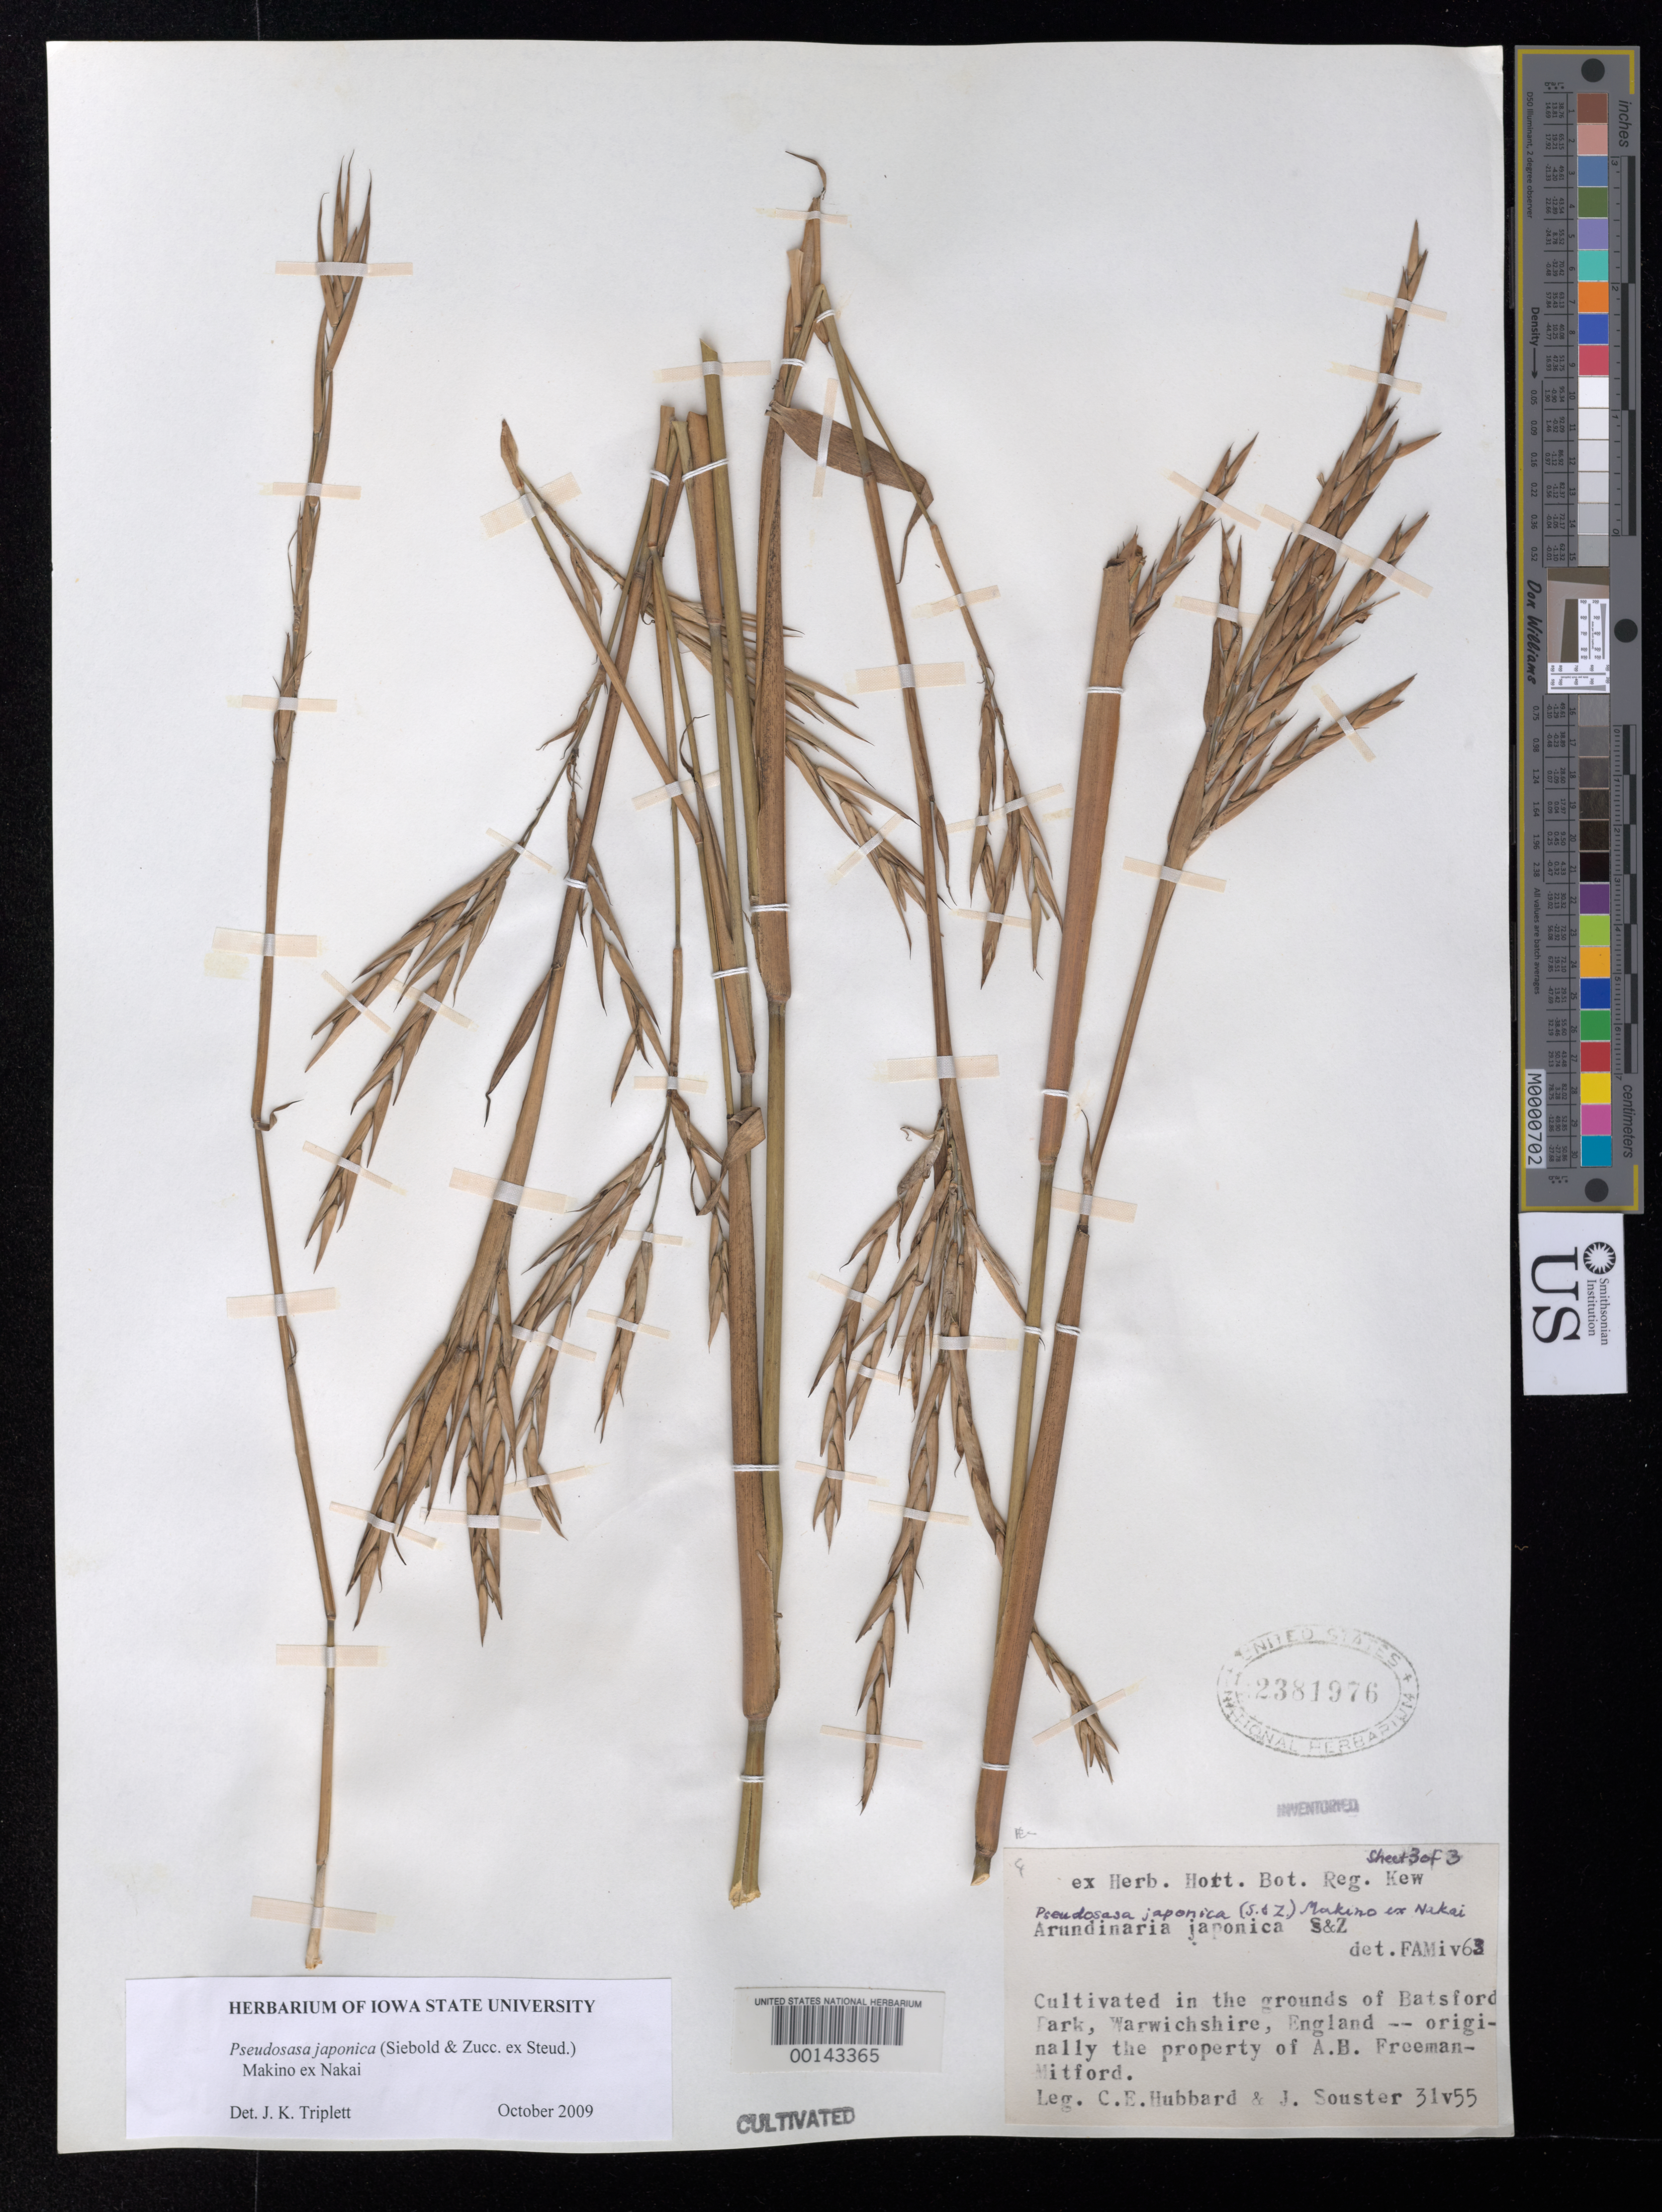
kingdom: Plantae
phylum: Tracheophyta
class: Liliopsida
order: Poales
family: Poaceae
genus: Pseudosasa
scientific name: Pseudosasa japonica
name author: (Siebold & Zucc. ex Steud.) Makino ex Nakai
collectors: C. E. Hubbard & J. Souster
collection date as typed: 31 May 1955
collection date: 1955-05-31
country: United Kingdom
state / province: England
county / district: Warwickshire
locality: Warwickshire, batsford park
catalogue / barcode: US 2381976